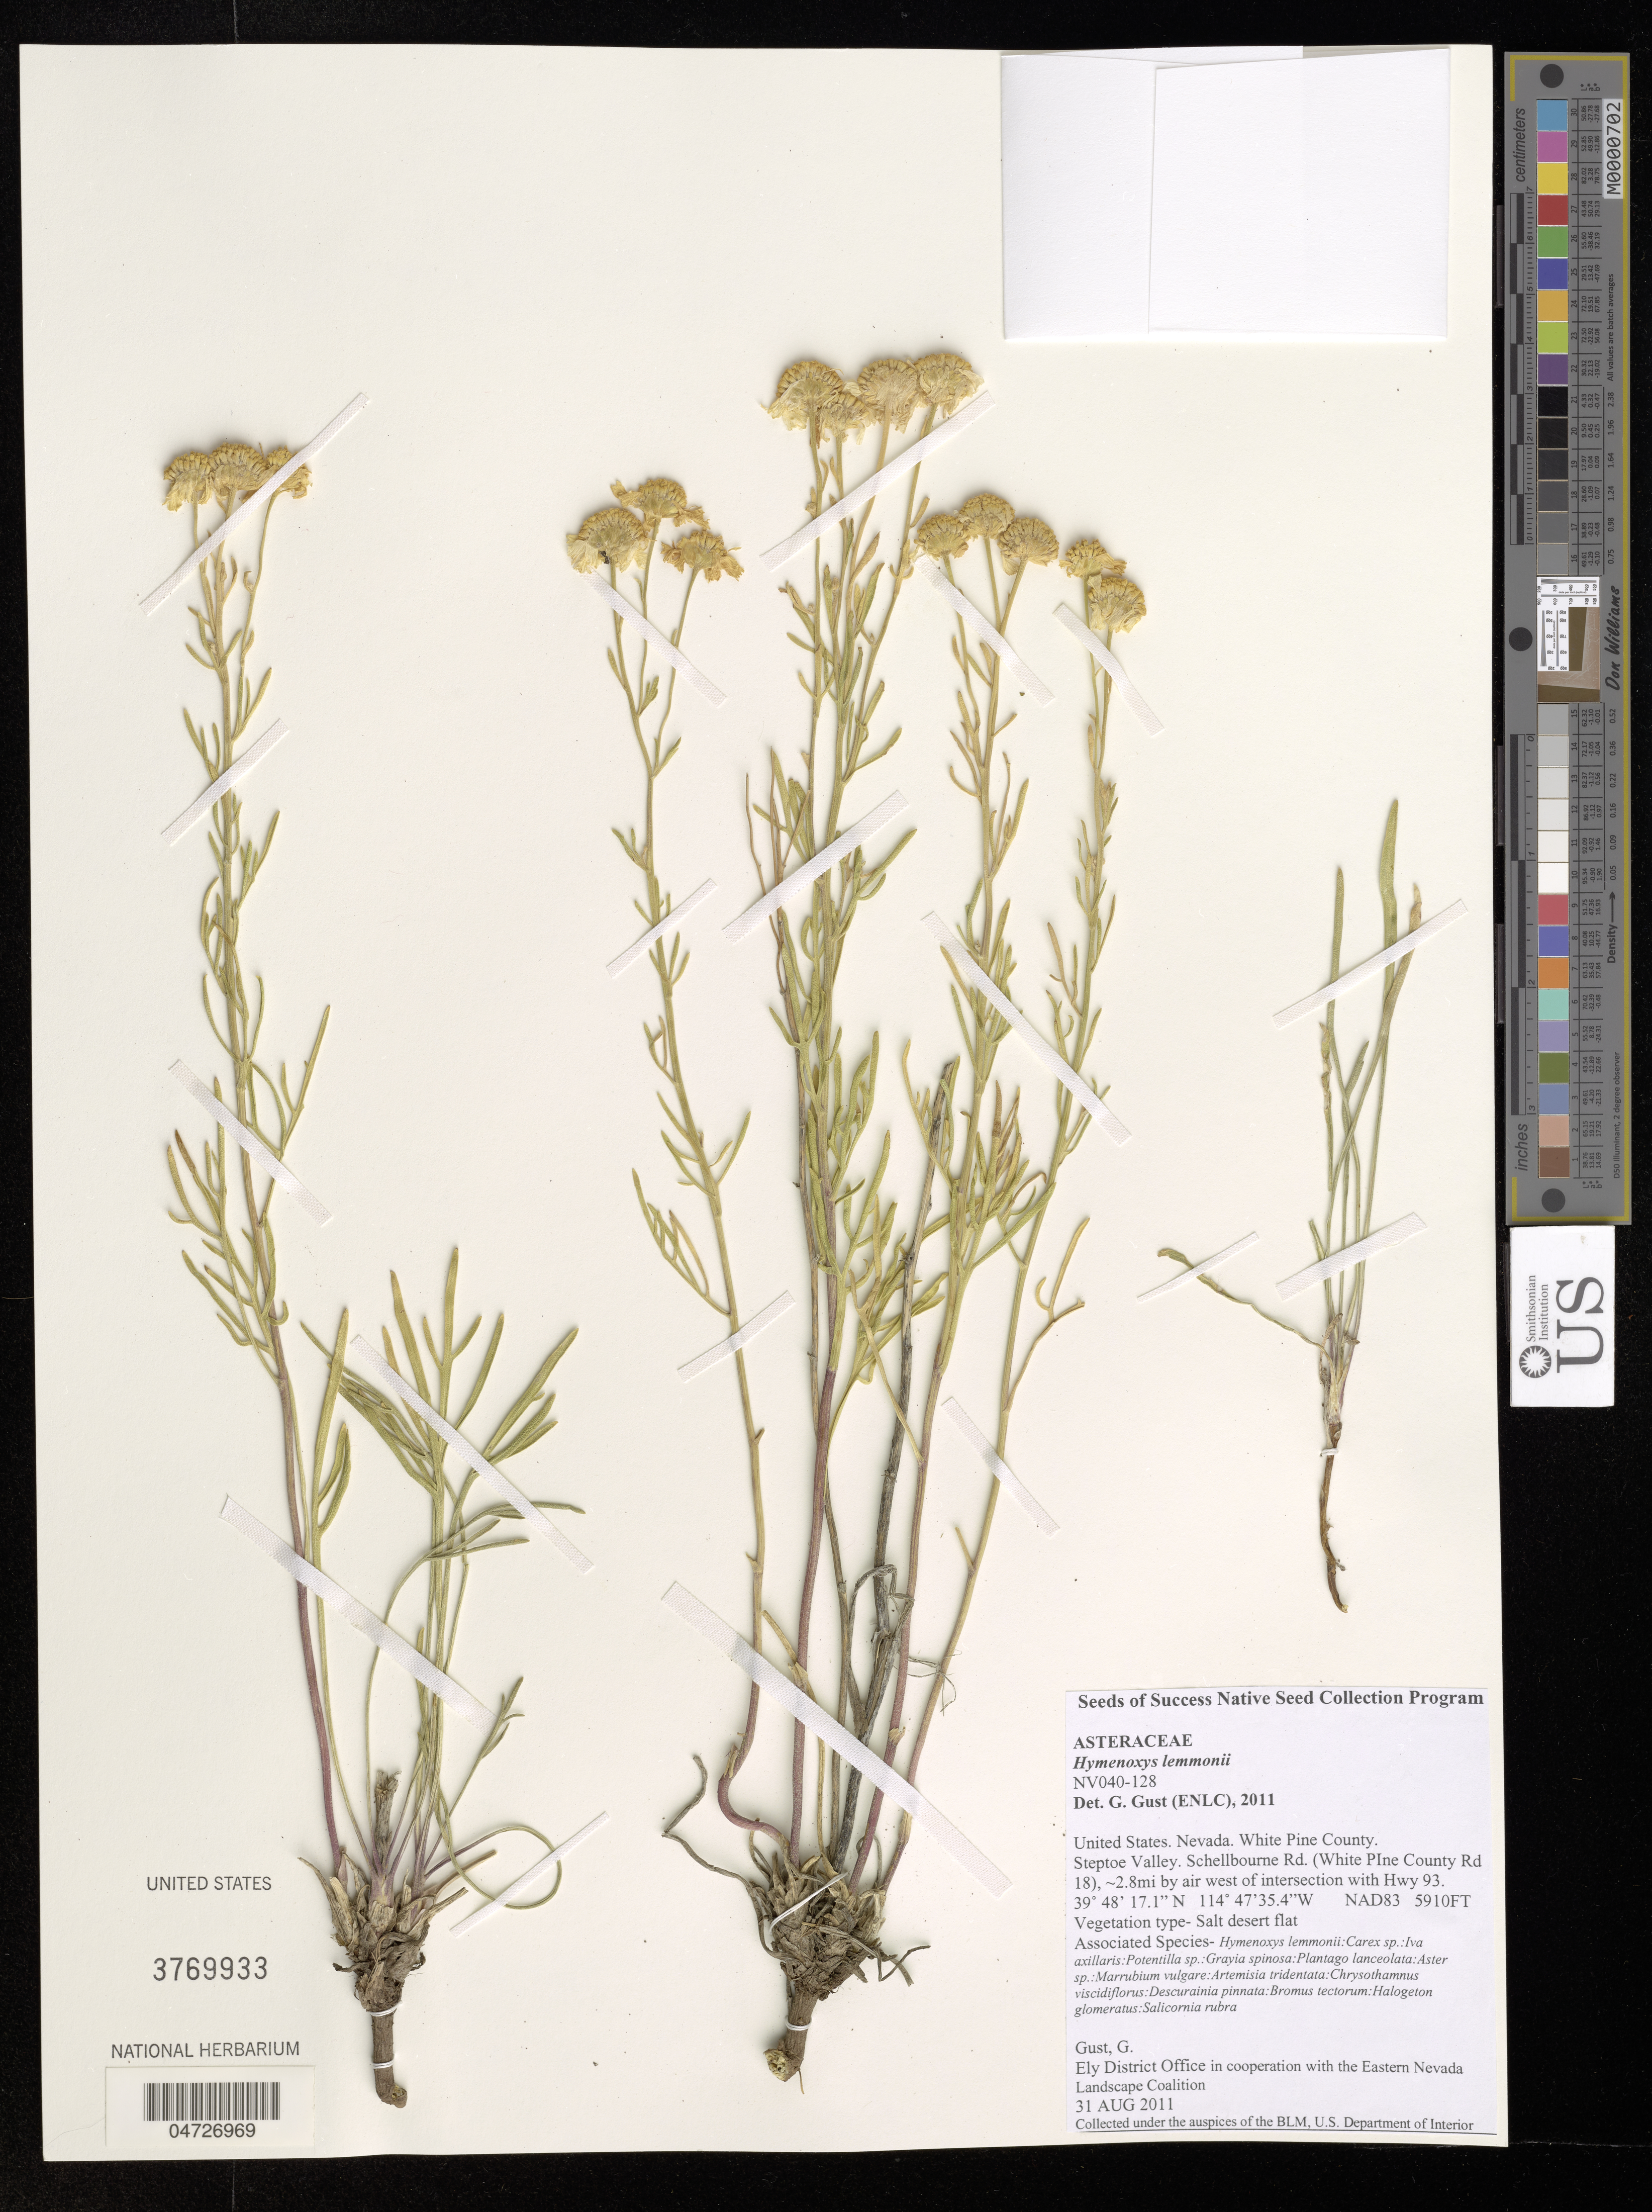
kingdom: Plantae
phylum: Tracheophyta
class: Magnoliopsida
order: Asterales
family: Asteraceae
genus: Hymenoxys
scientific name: Hymenoxys lemmonii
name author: (Greene) Cockerell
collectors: G. Gust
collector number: NV040-128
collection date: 2011-08-31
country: United States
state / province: Nevada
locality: White Pine County. Steptoe Valley. Schellbourne Rd. (White PIne County Rd 18), ~2.8mi by air west of intersection with Hwy 93.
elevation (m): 1801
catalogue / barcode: US 3769933